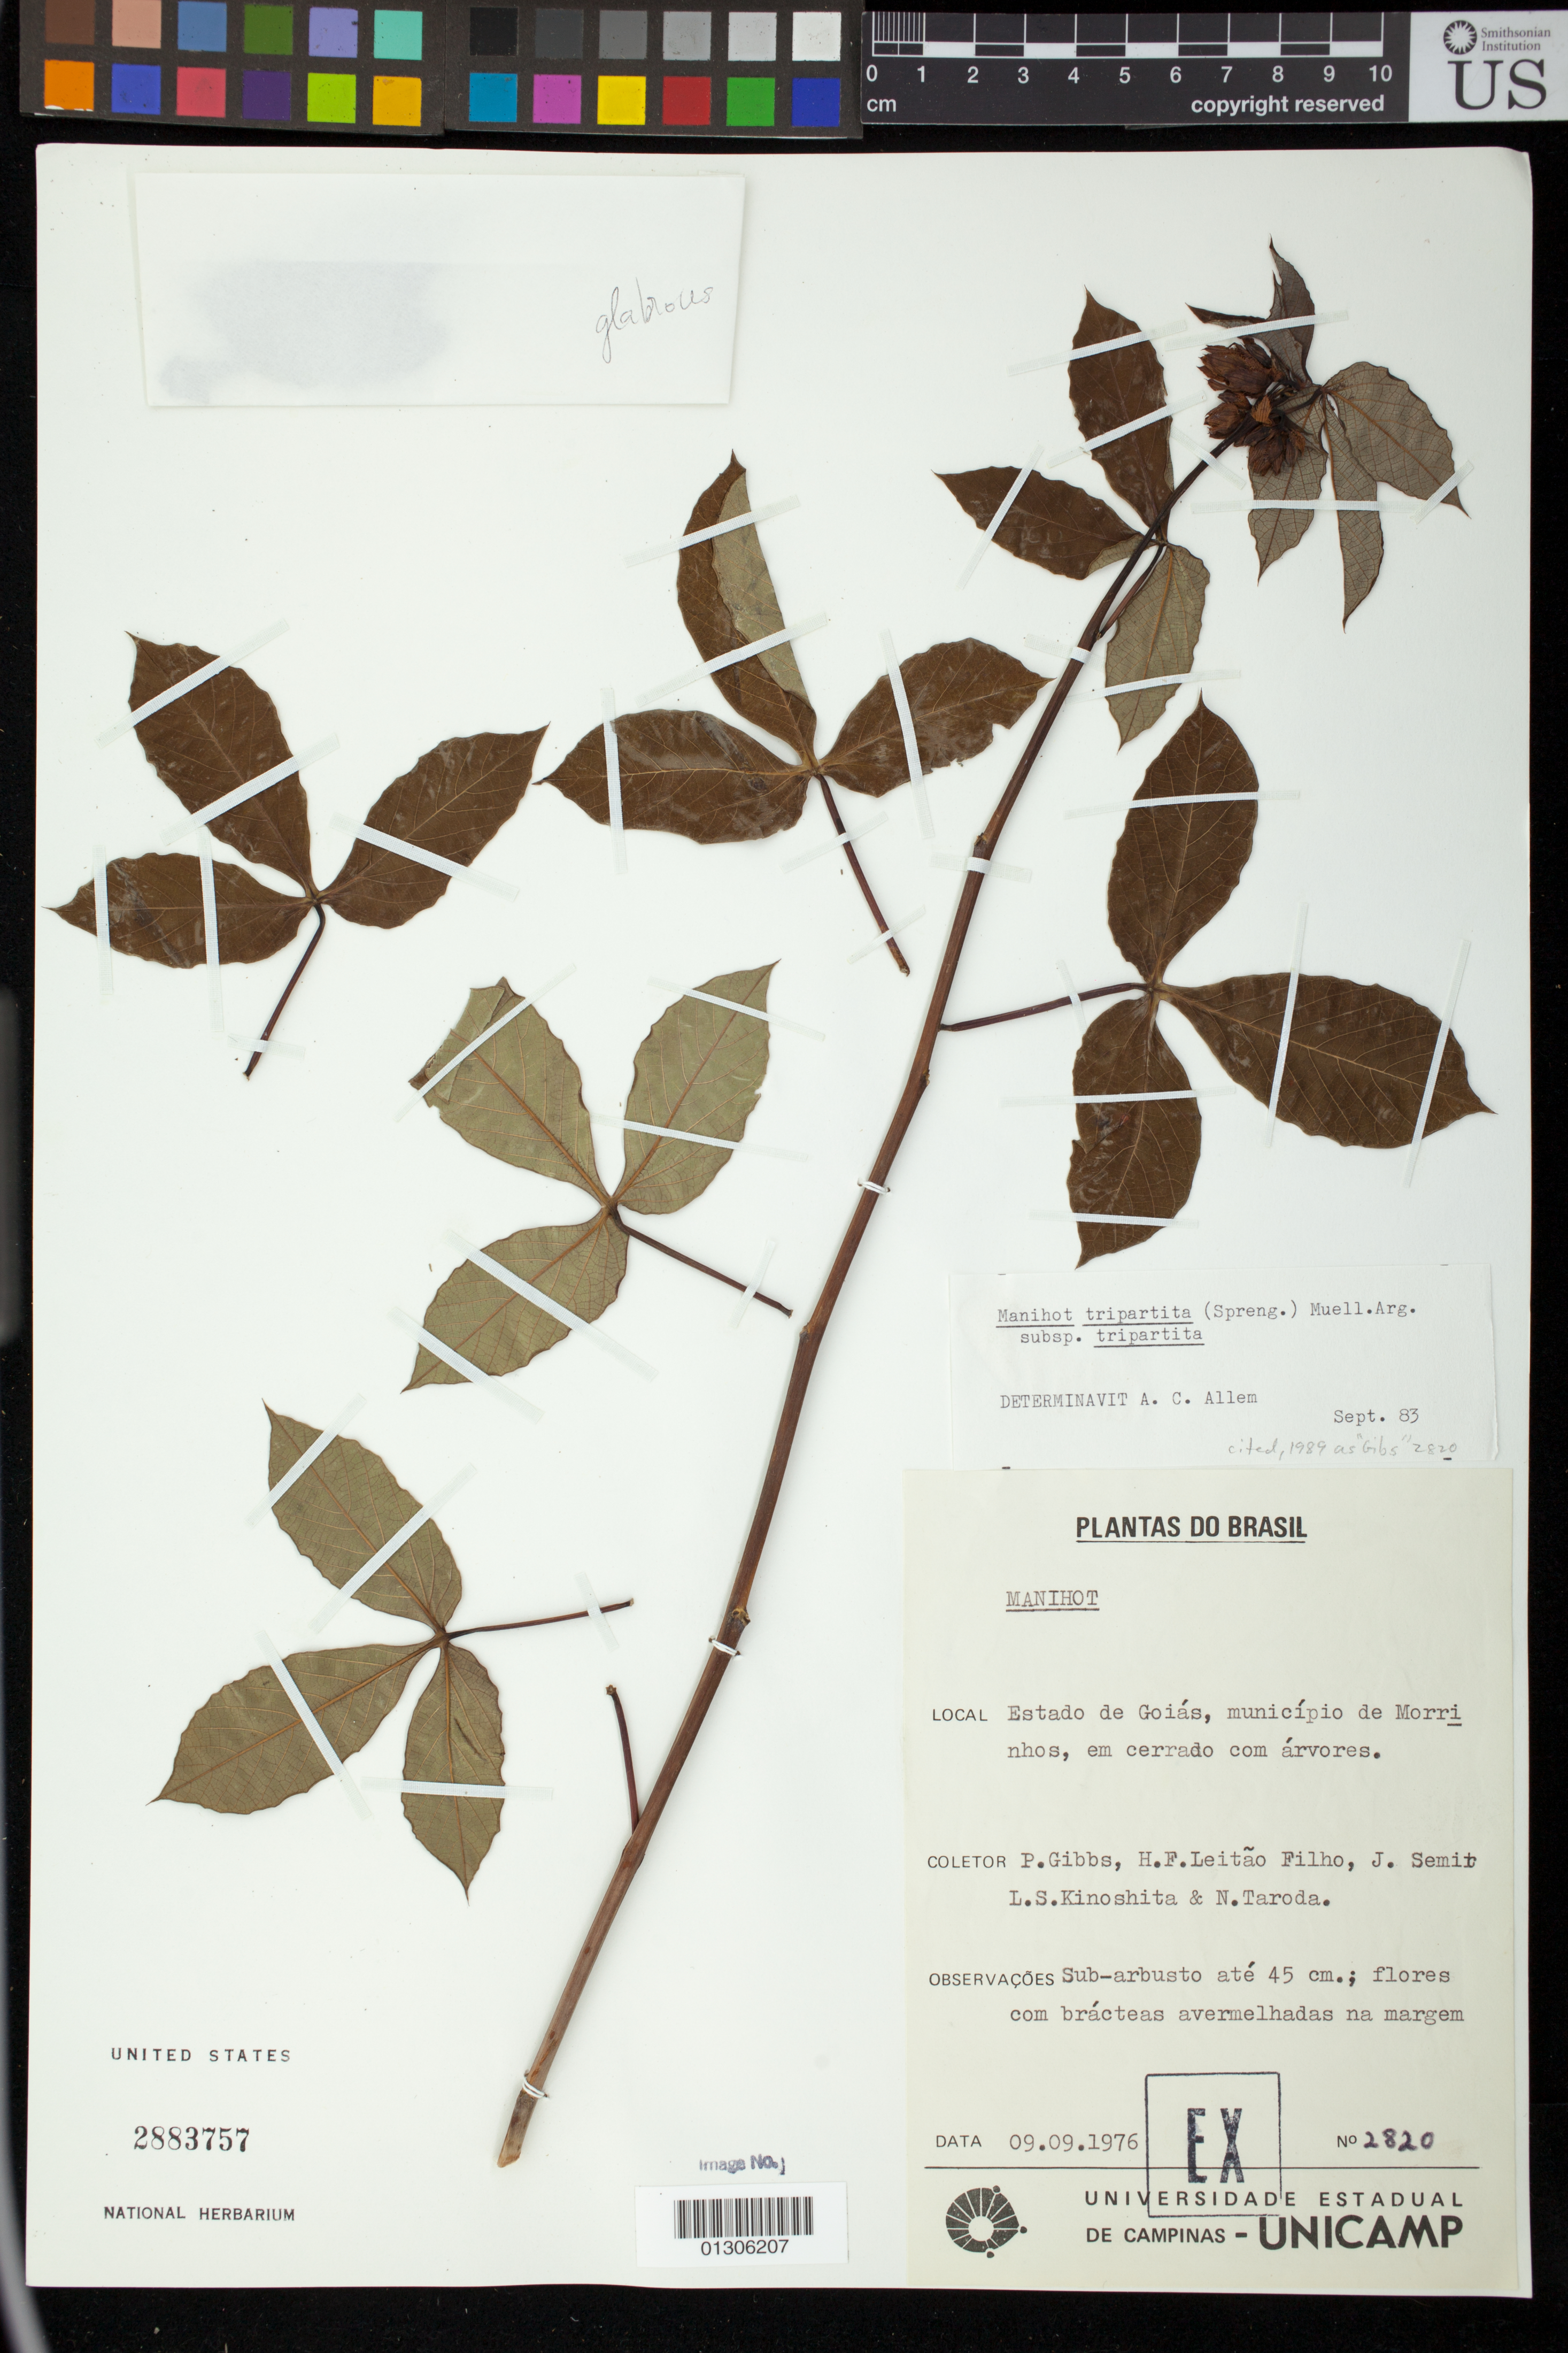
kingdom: Plantae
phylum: Tracheophyta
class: Magnoliopsida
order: Malpighiales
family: Euphorbiaceae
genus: Manihot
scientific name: Manihot tripartita subsp. tripartita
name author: (Spreng.) Müll. Arg.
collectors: P. E. Gibbs, H. Leitao Filho, J. Semir, L. S. Kinoshita & N. Taroda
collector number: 2820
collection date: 1976-09-09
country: Brazil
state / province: Goiás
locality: municipio de Morrinhos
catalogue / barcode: US 2883757